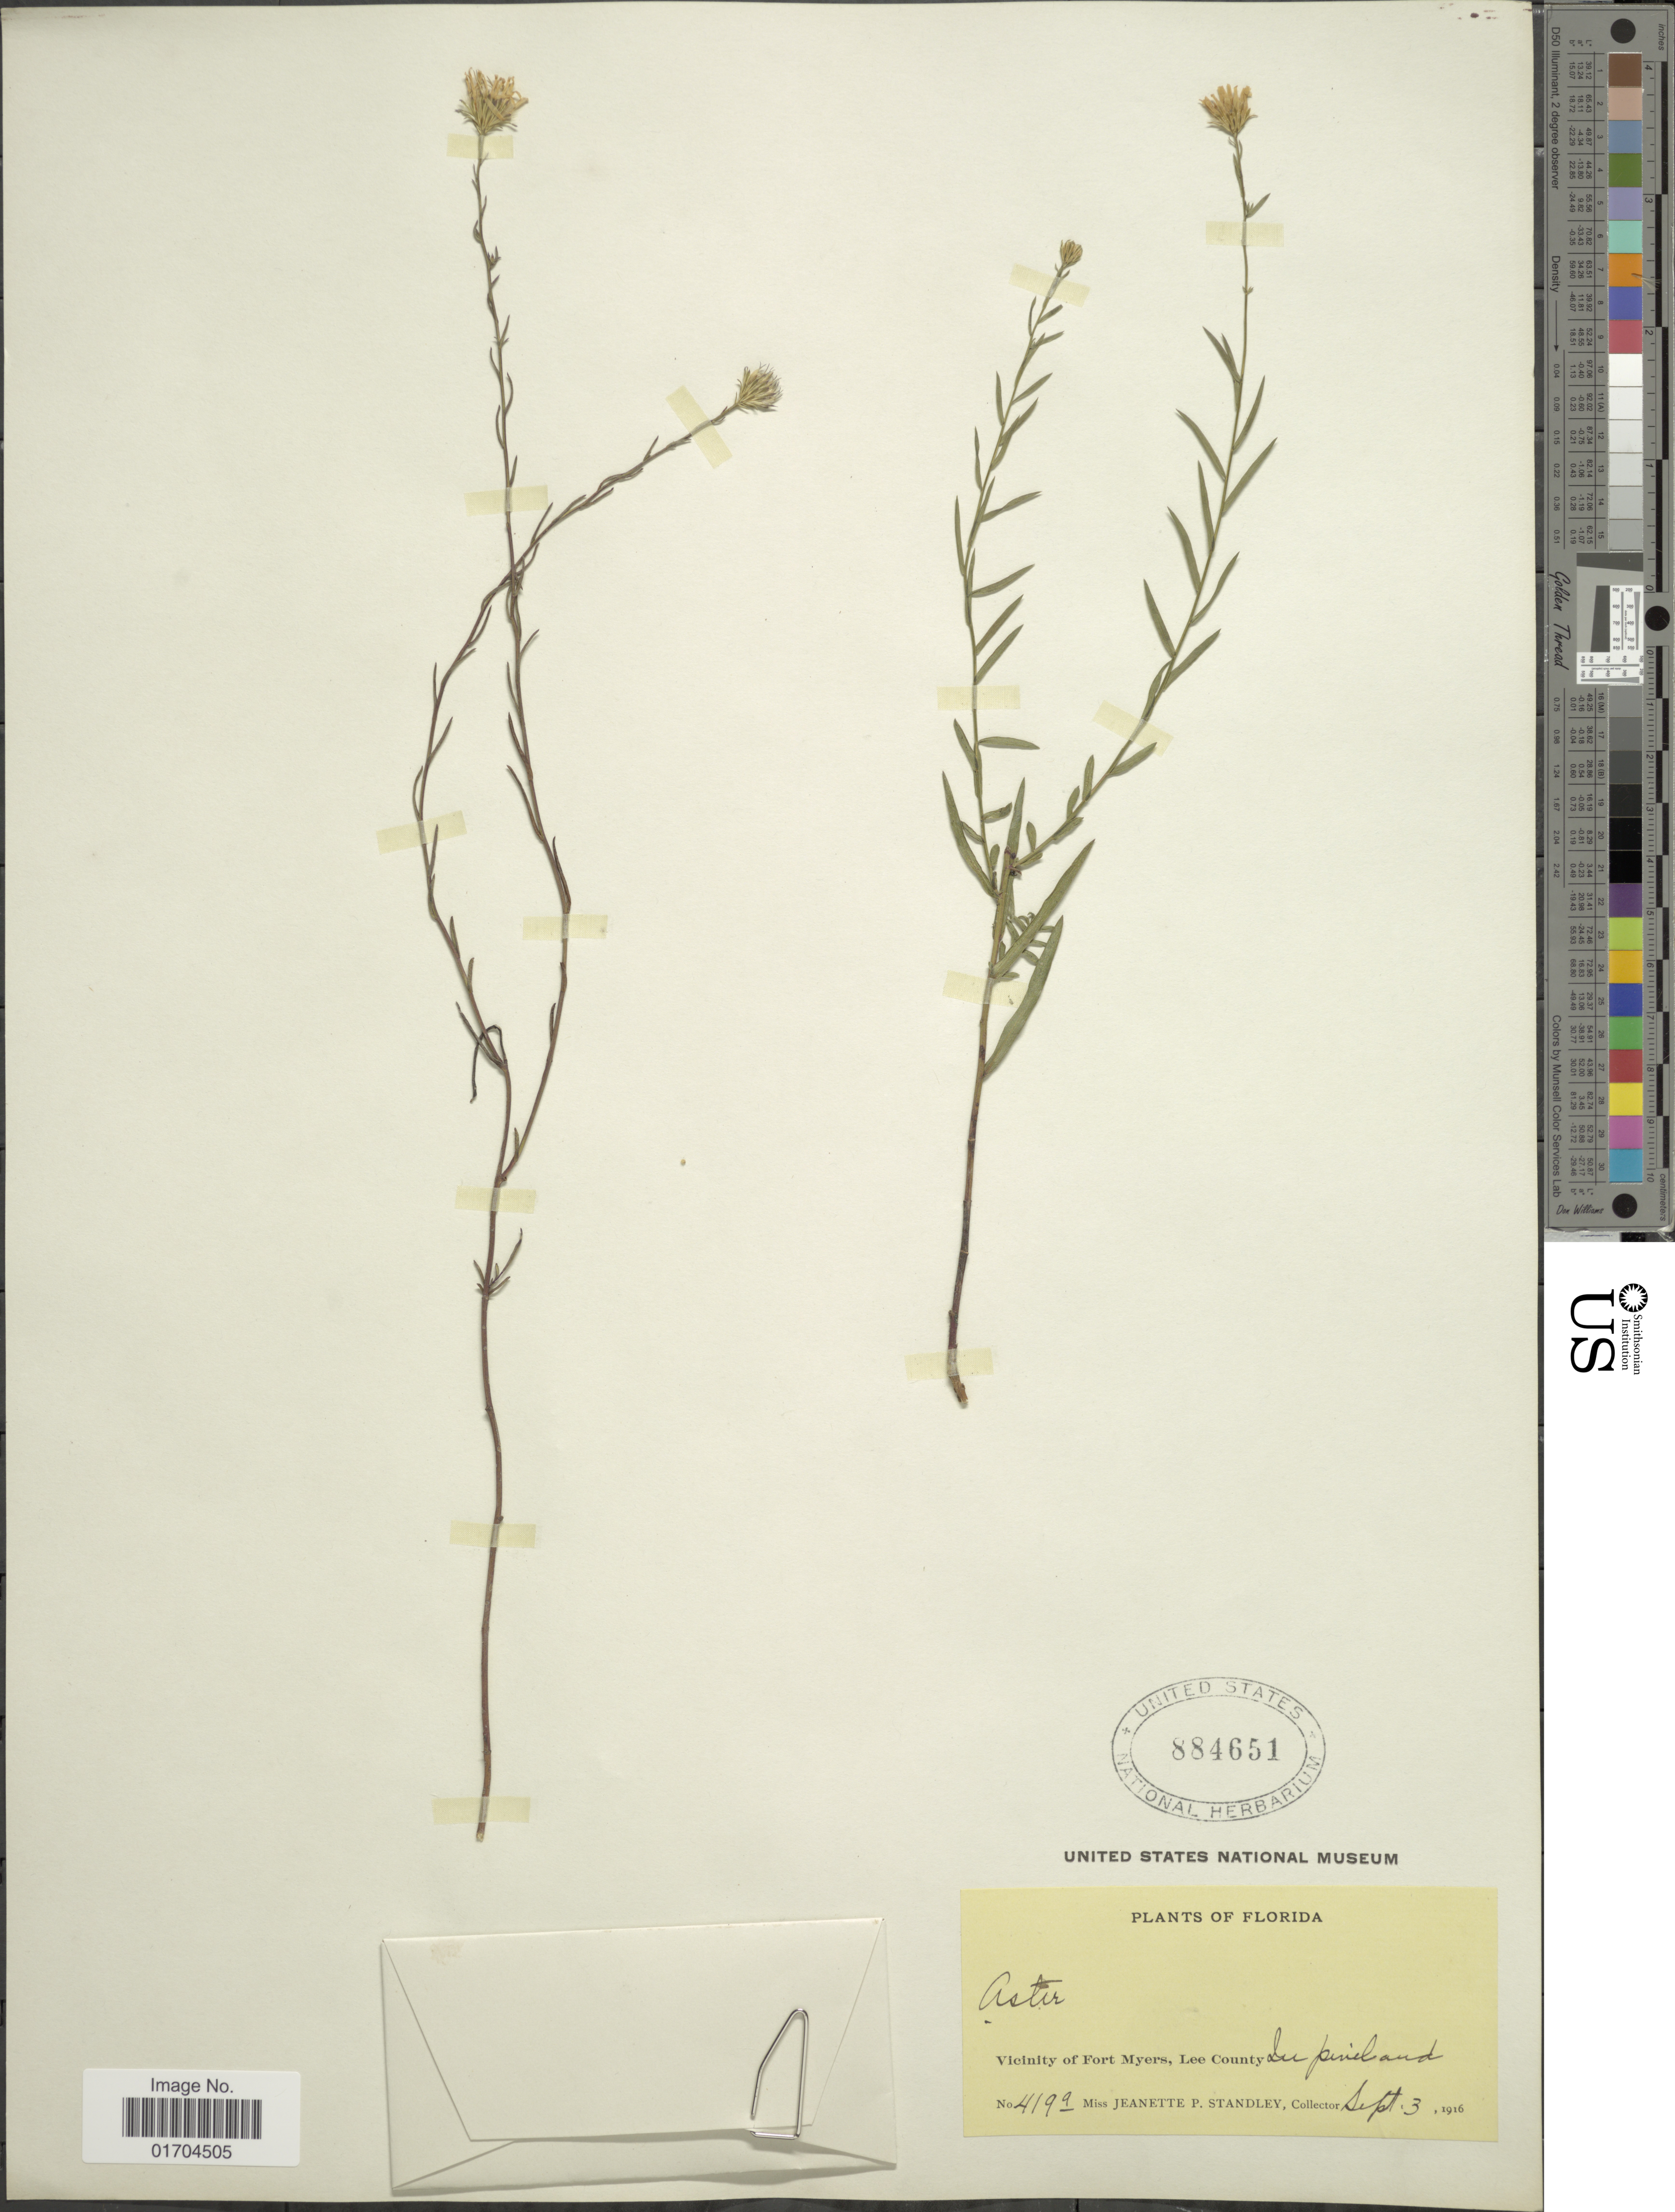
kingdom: Plantae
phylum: Tracheophyta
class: Magnoliopsida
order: Asterales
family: Asteraceae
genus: Symphyotrichum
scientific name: Symphyotrichum sp.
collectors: J. P. Standley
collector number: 419a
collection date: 1916-09-03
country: United States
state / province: Florida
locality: Vicinity of Fort Myers, Lee County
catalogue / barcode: US 884651